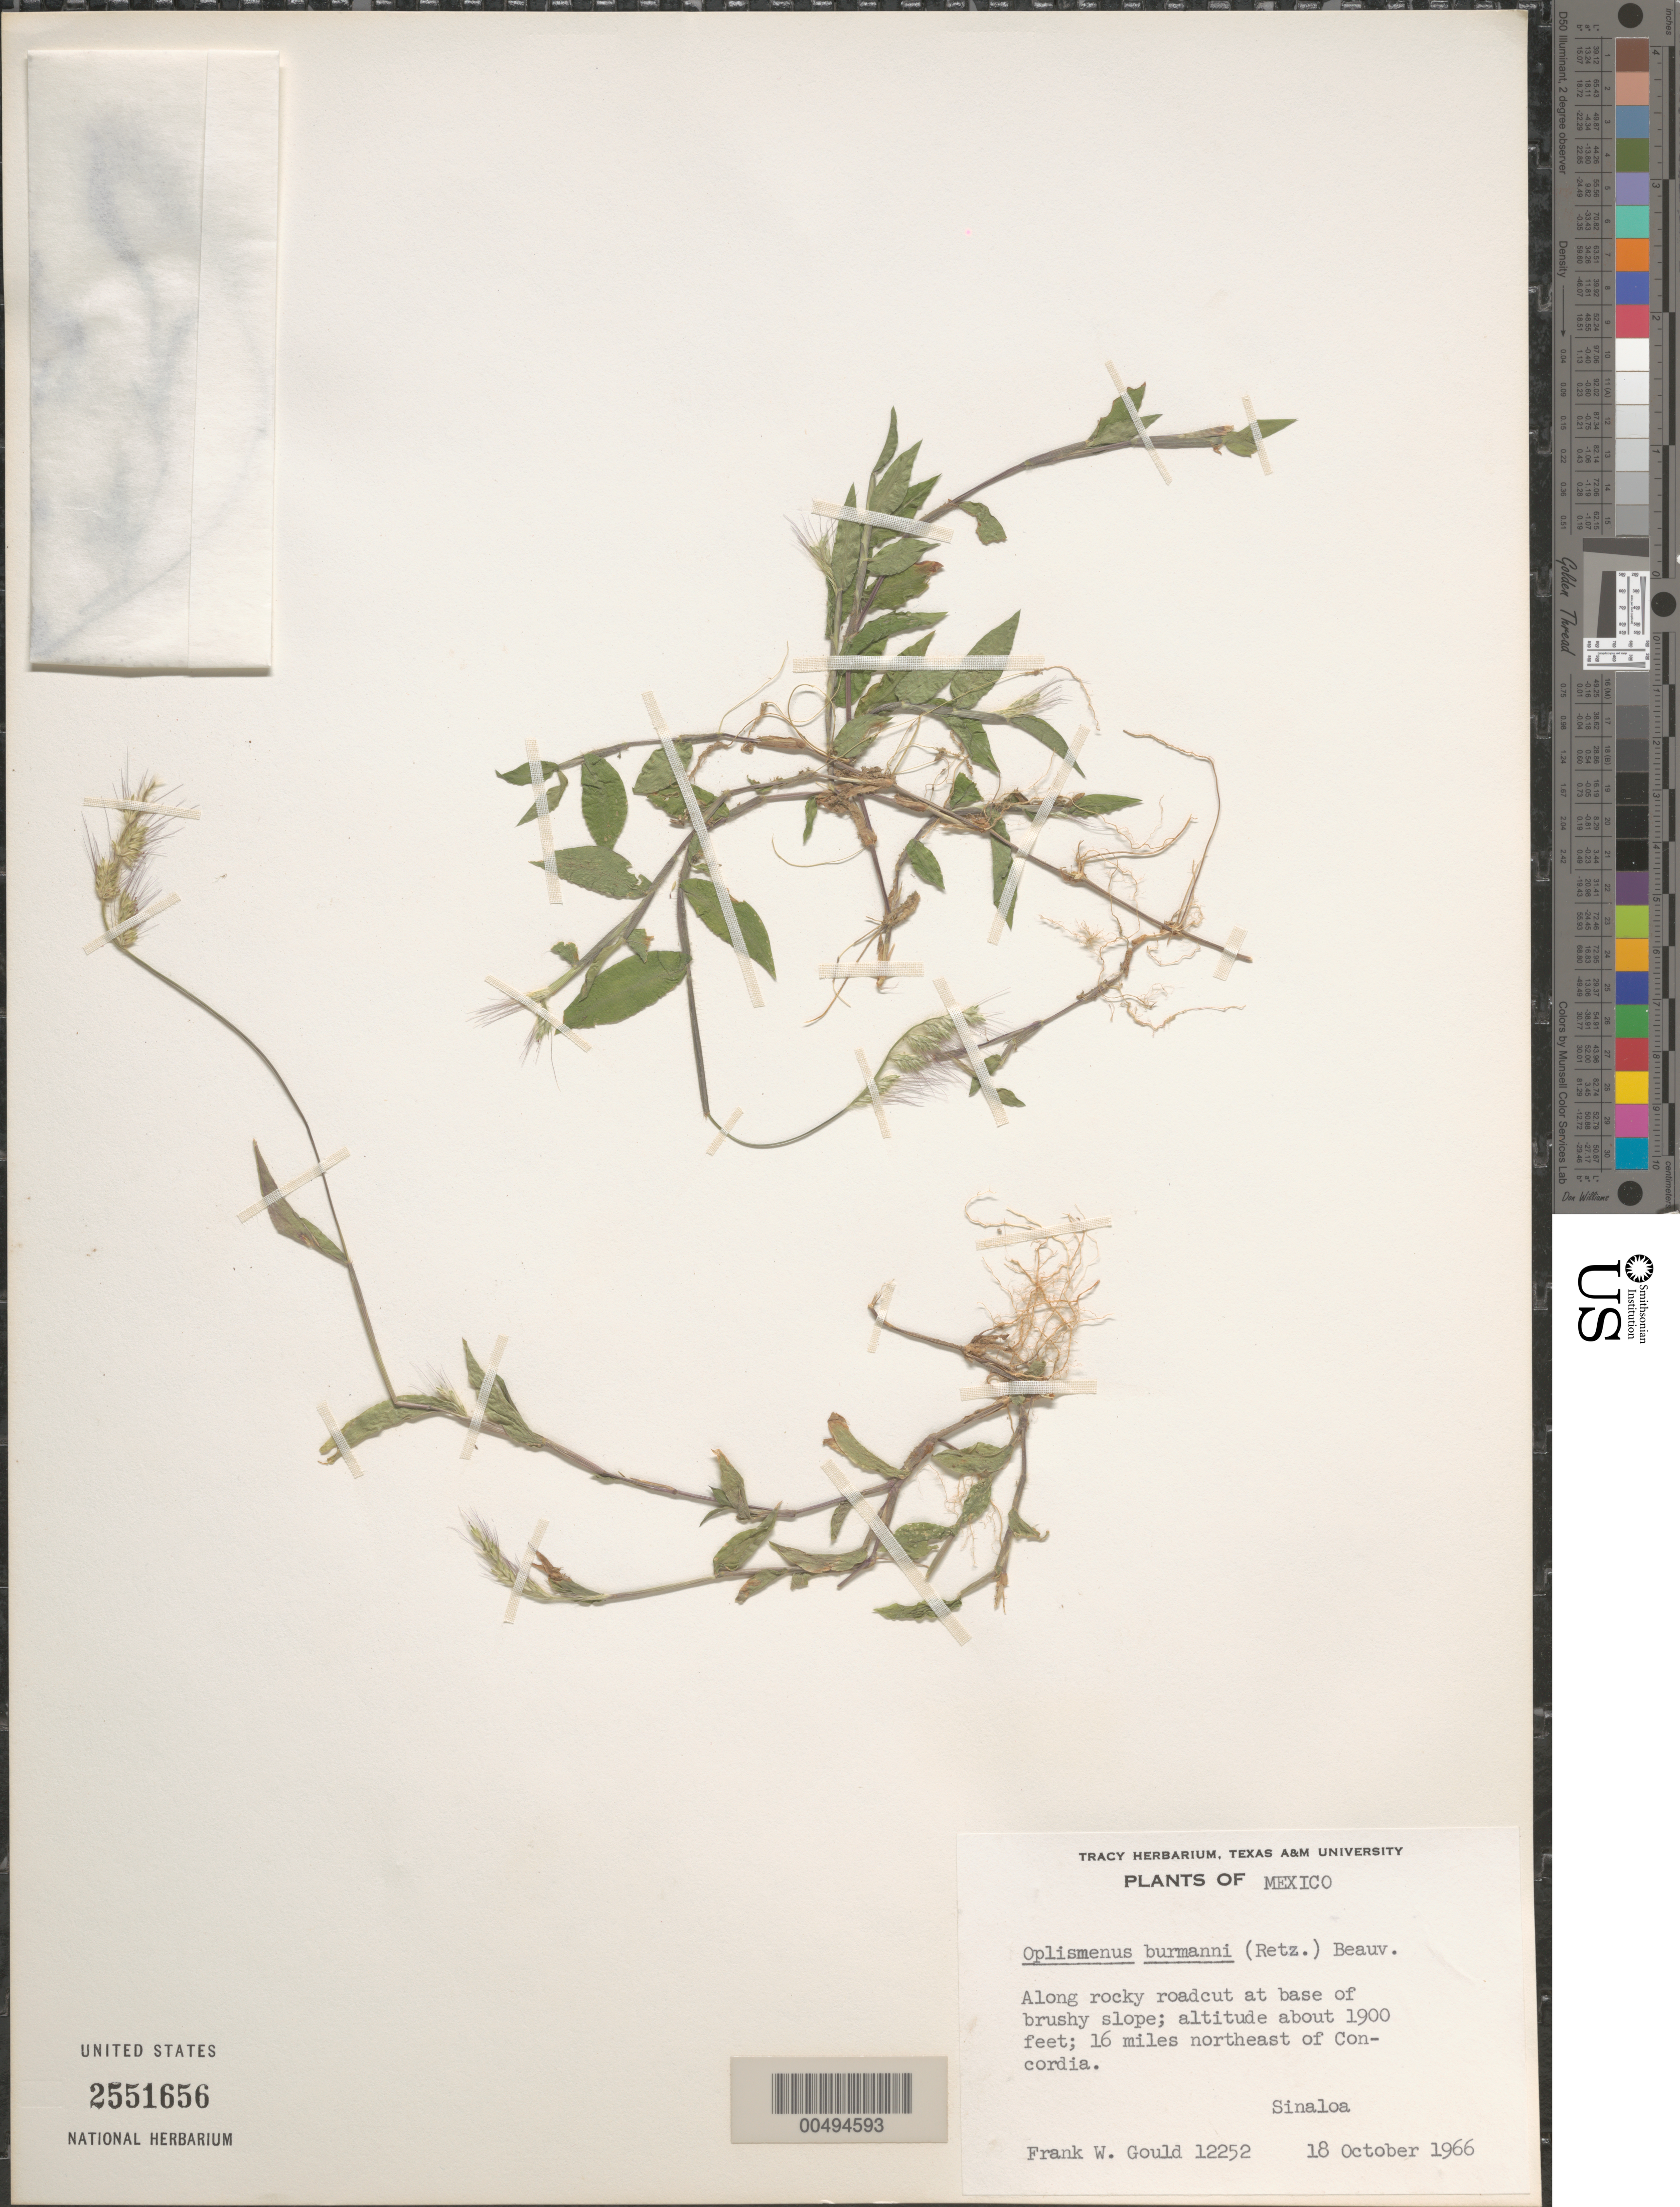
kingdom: Plantae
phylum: Tracheophyta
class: Liliopsida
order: Poales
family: Poaceae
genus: Oplismenus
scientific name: Oplismenus burmannii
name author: (Retz.) P. Beauv.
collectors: F. W. Gould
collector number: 12252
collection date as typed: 18 Oct 1966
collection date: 1966-10-18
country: Mexico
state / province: Sinaloa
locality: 16 mi NE of Concordia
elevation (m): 579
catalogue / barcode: US 2551656